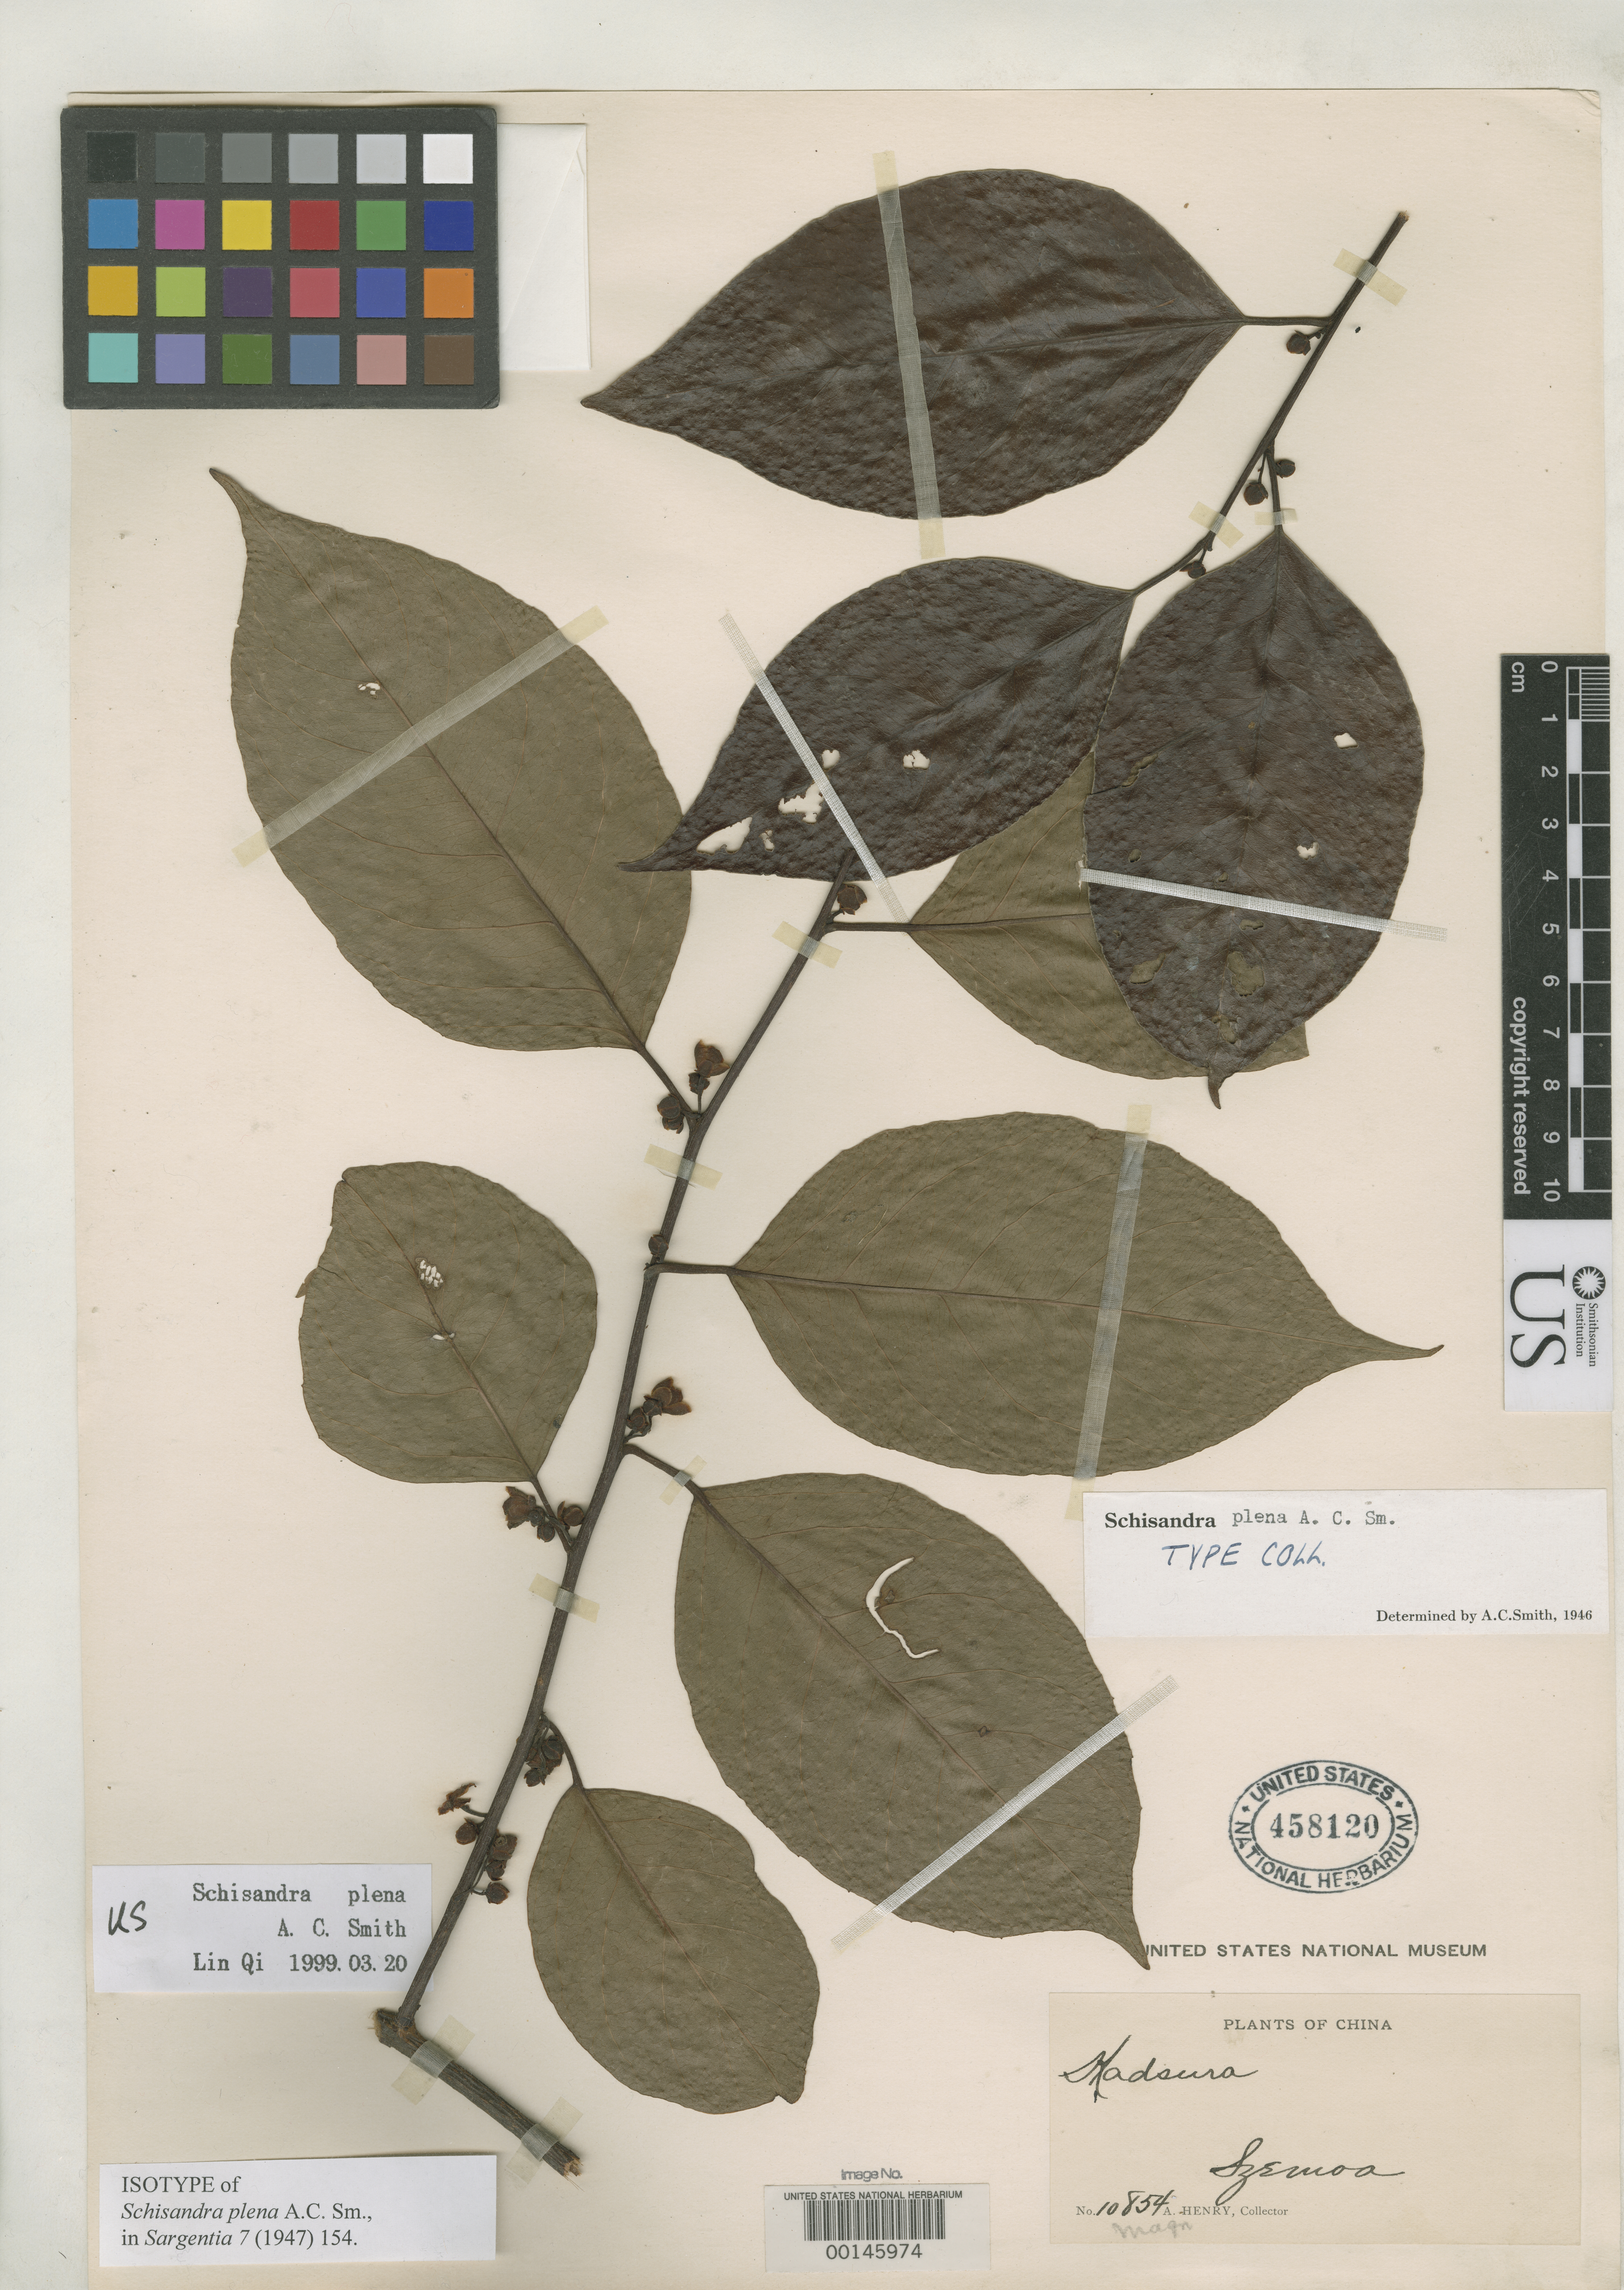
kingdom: Plantae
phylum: Tracheophyta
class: Magnoliopsida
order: Austrobaileyales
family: Schisandraceae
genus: Schisandra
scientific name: Schisandra plena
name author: A.C. Sm.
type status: Isotype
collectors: A. Henry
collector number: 10854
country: China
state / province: Yunnan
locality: Szemao.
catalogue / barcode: US 458120